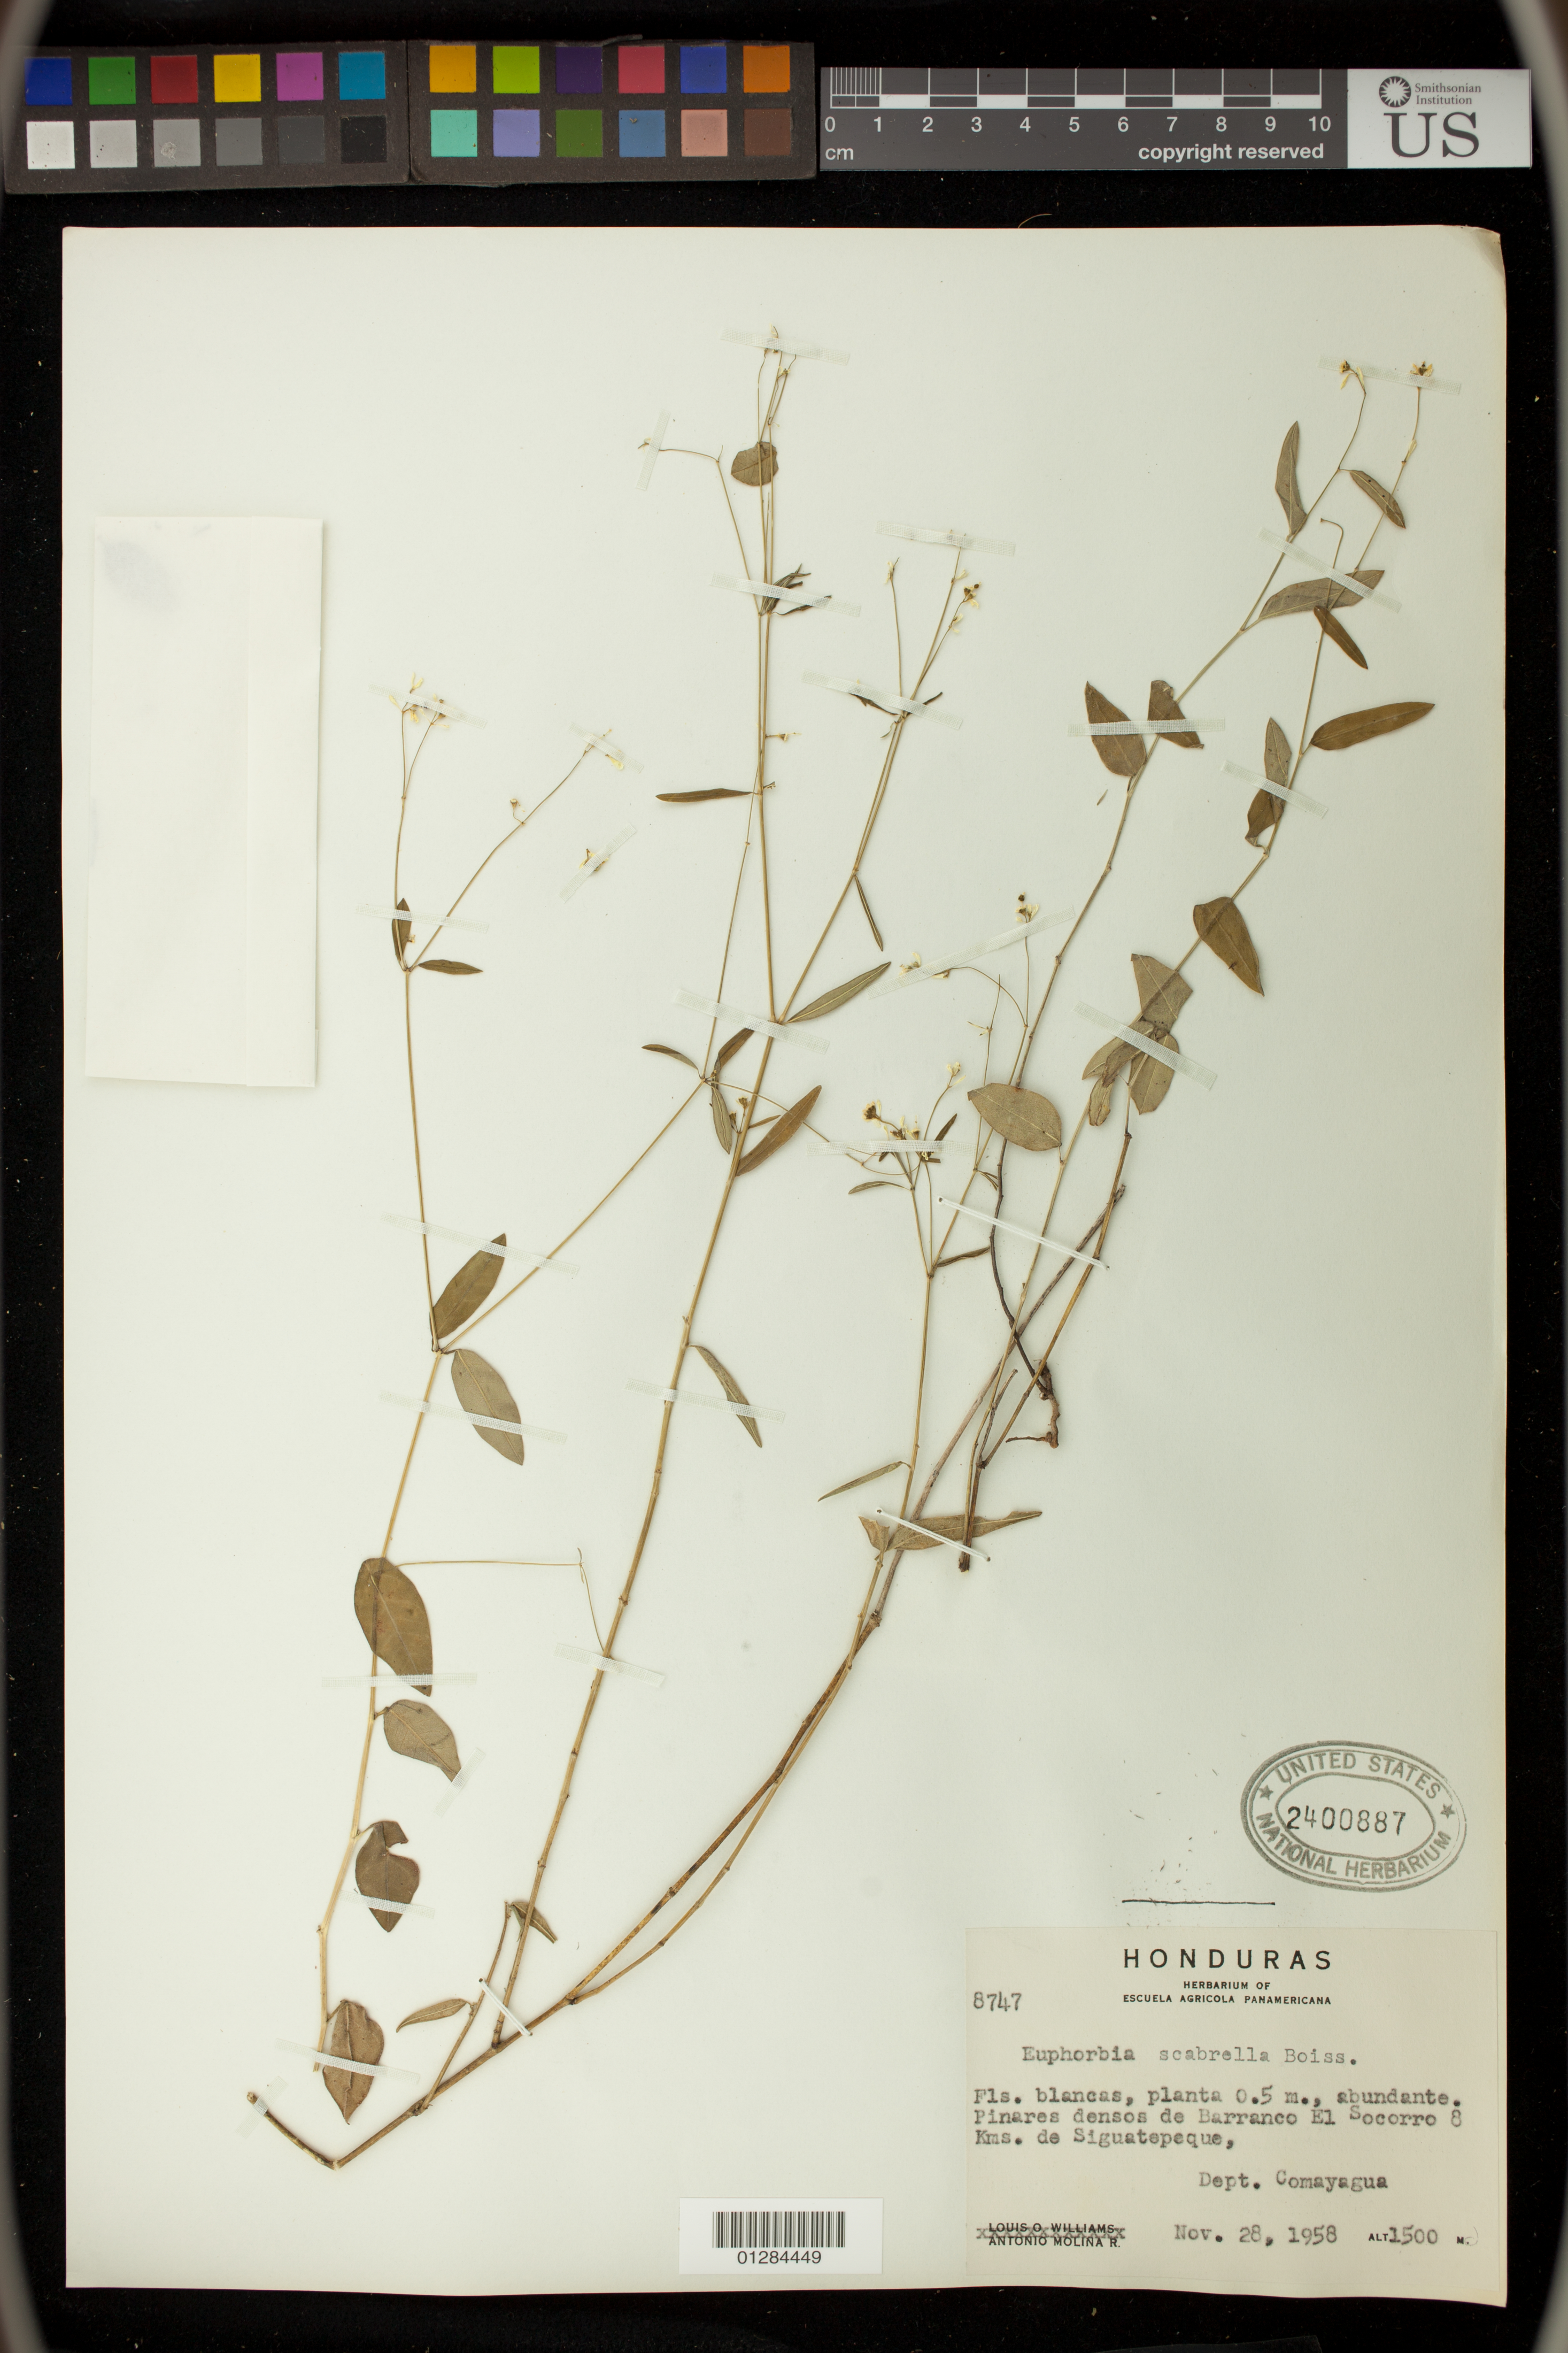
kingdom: Plantae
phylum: Tracheophyta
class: Magnoliopsida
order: Malpighiales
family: Euphorbiaceae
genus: Euphorbia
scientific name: Euphorbia triphylla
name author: (Klotzsch & Garcke) Oudejans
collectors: A. Molina R.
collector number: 8747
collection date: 1958-11-28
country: Honduras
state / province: Comayagua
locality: Barranco El Socorro 8 Kms. de Siguatepeque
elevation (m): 1500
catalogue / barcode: US 2400887